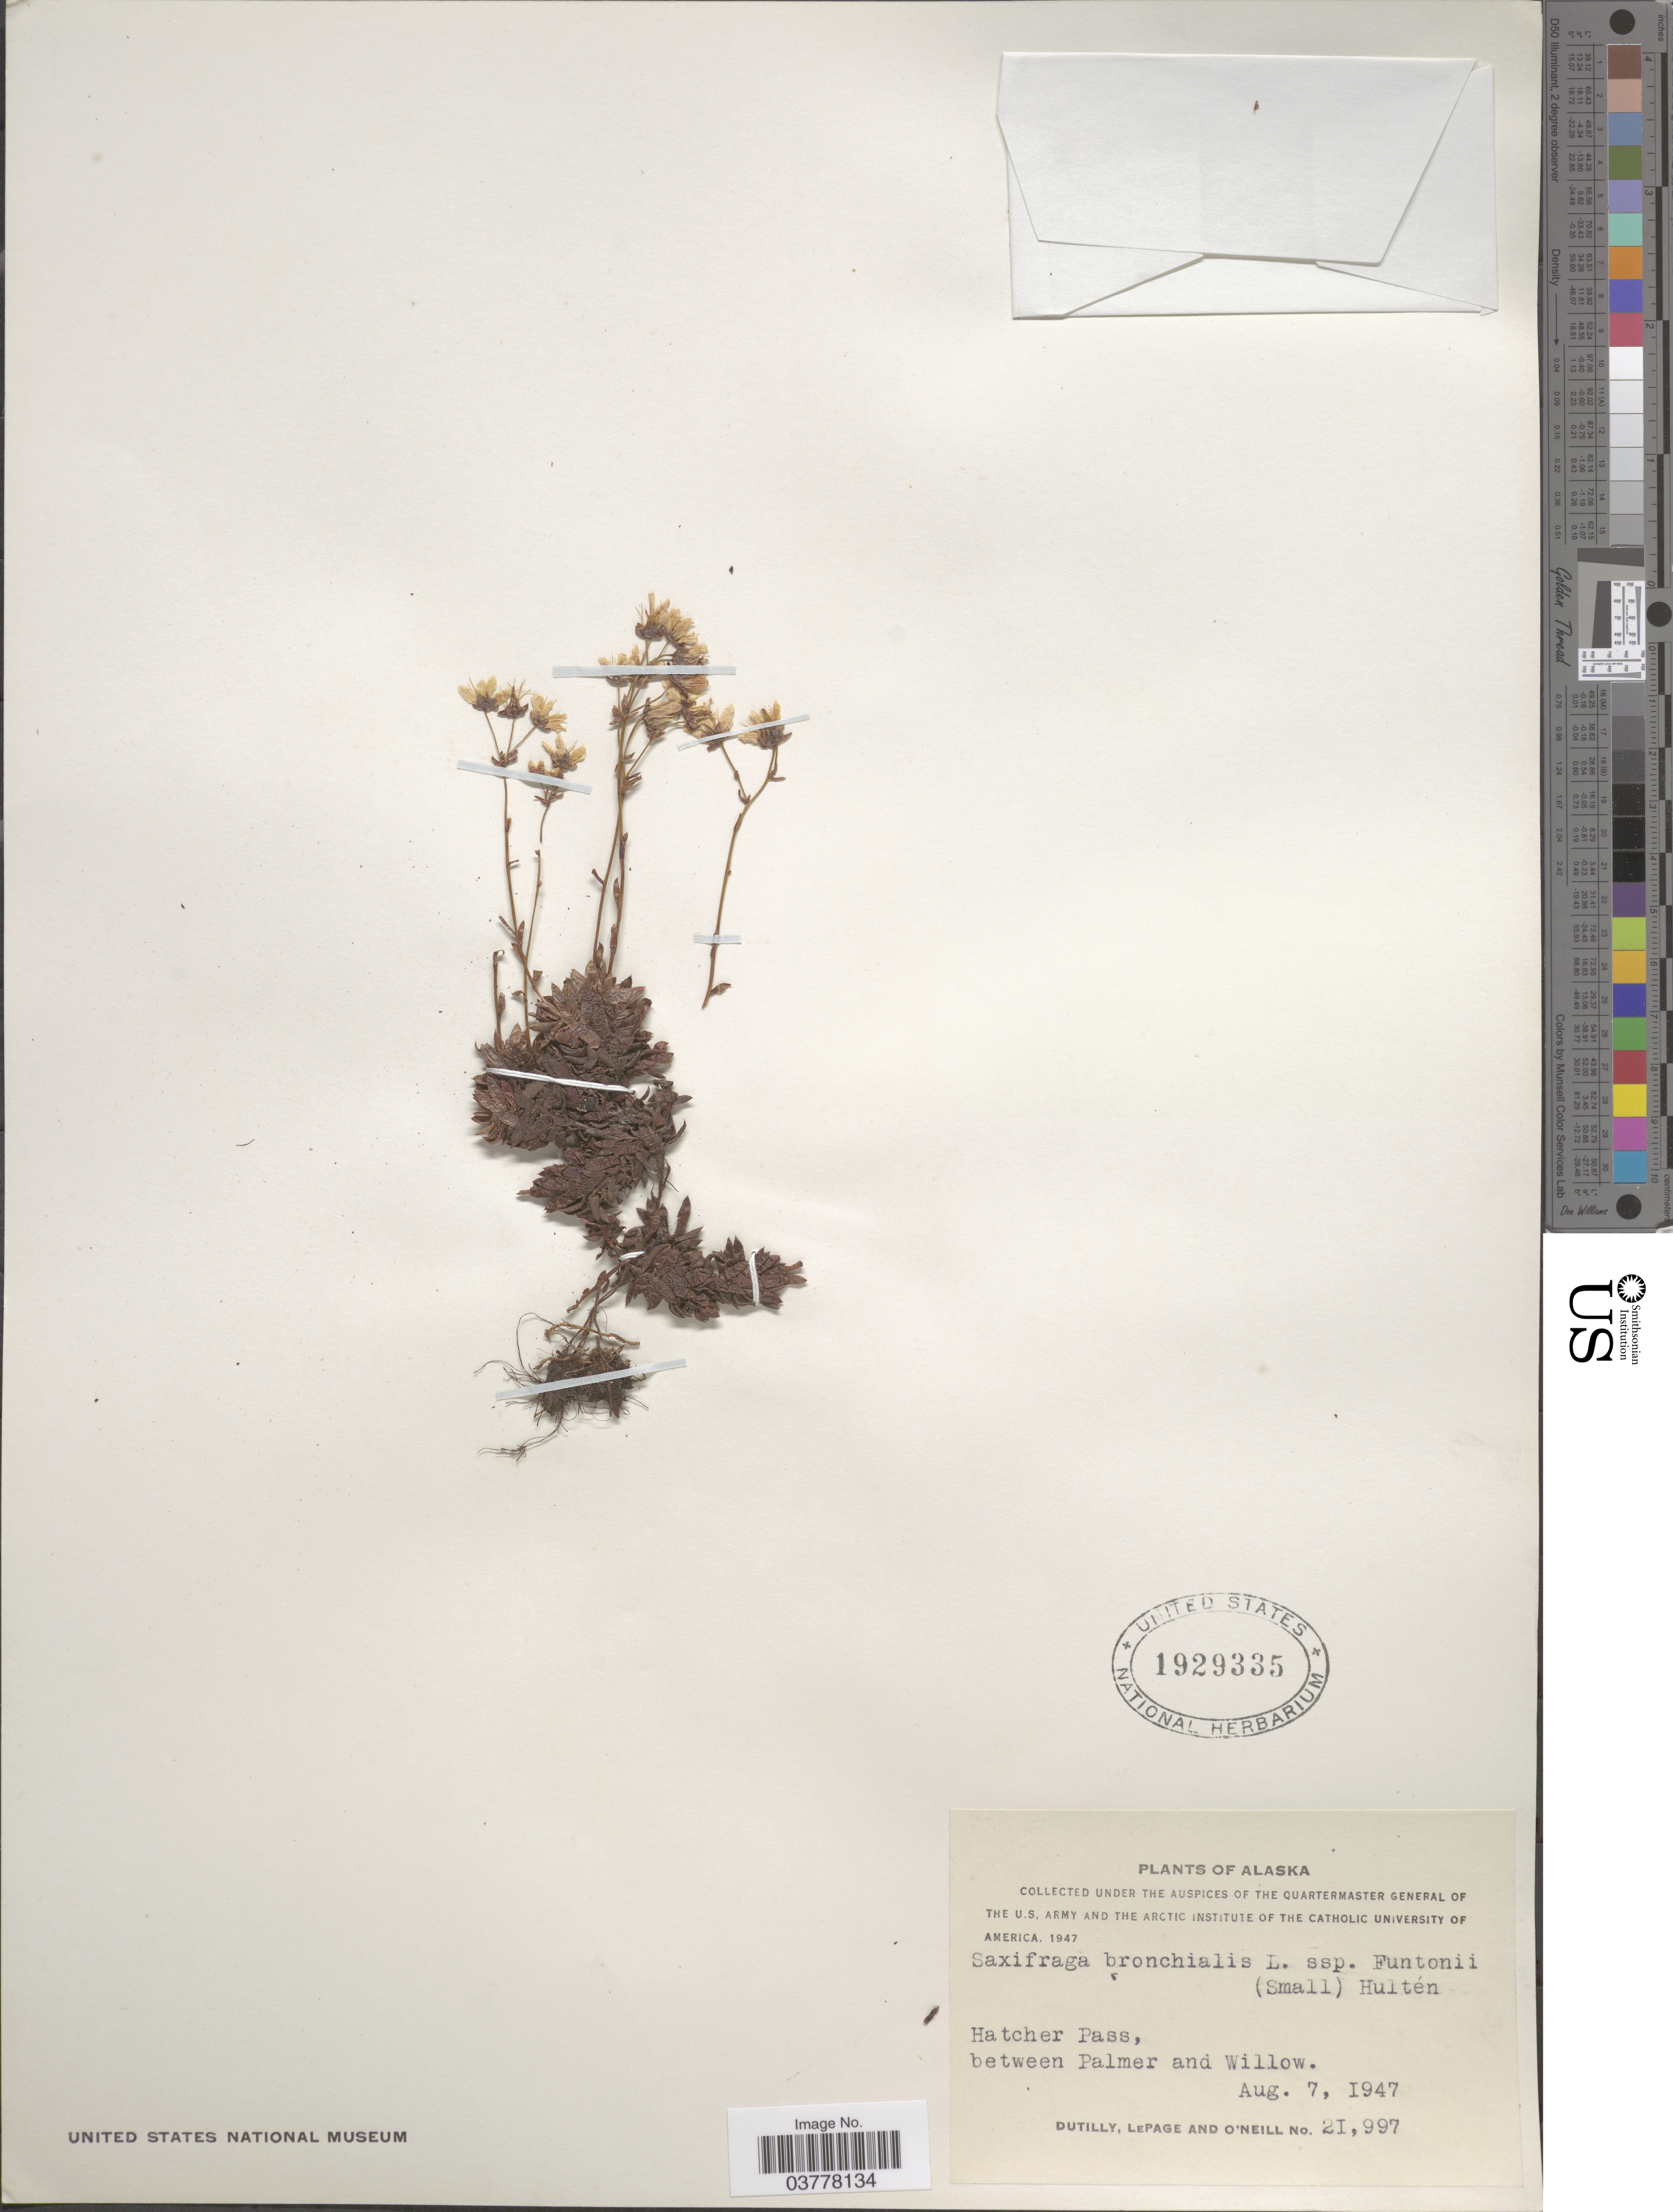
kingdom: Plantae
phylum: Tracheophyta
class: Magnoliopsida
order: Saxifragales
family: Saxifragaceae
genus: Saxifraga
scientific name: Saxifraga bronchialis subsp. funstonii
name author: (Small) Hultén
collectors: -. Dutilly, -. LePage & O' Neill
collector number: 21997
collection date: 1947-08-07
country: United States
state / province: Alaska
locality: Hatcher Pass, between Palmer and Willow.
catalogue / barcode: US 1929335